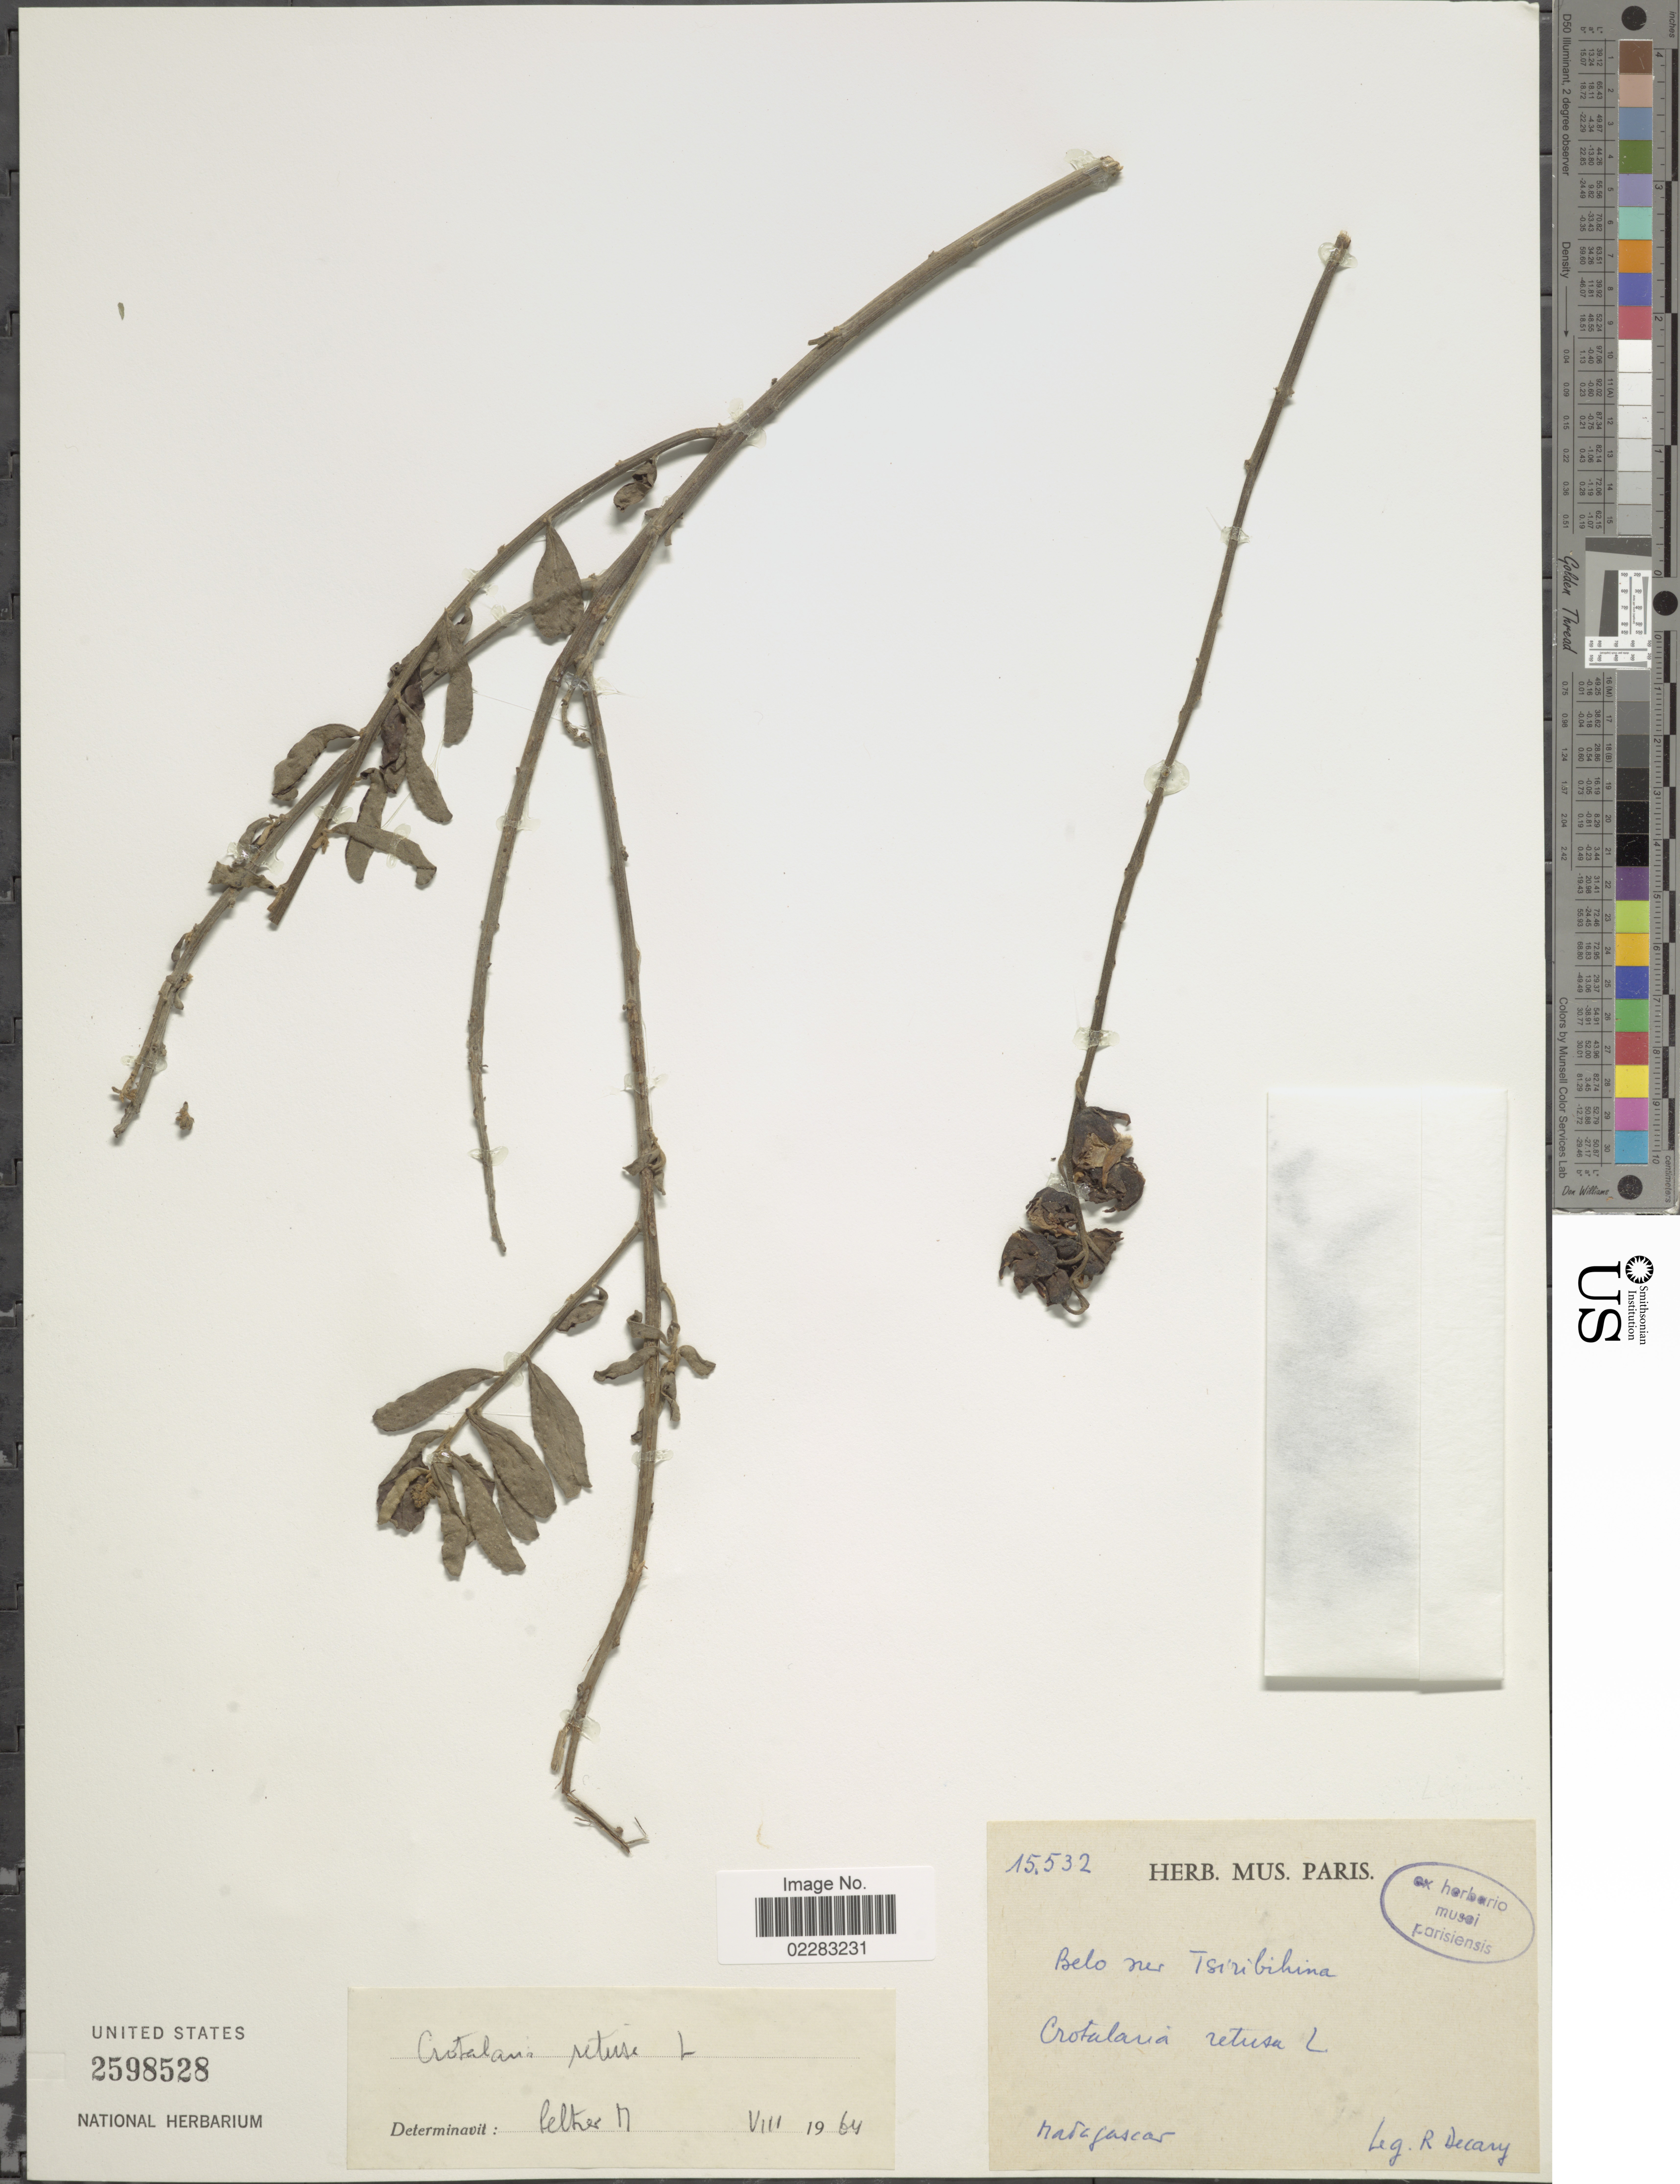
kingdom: Plantae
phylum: Tracheophyta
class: Magnoliopsida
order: Fabales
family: Fabaceae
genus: Crotalaria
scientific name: Crotalaria retusa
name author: L.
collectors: R. Decary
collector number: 15532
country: Madagascar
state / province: Menabe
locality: Belo Sur Tsiribihina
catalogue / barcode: US 2598528